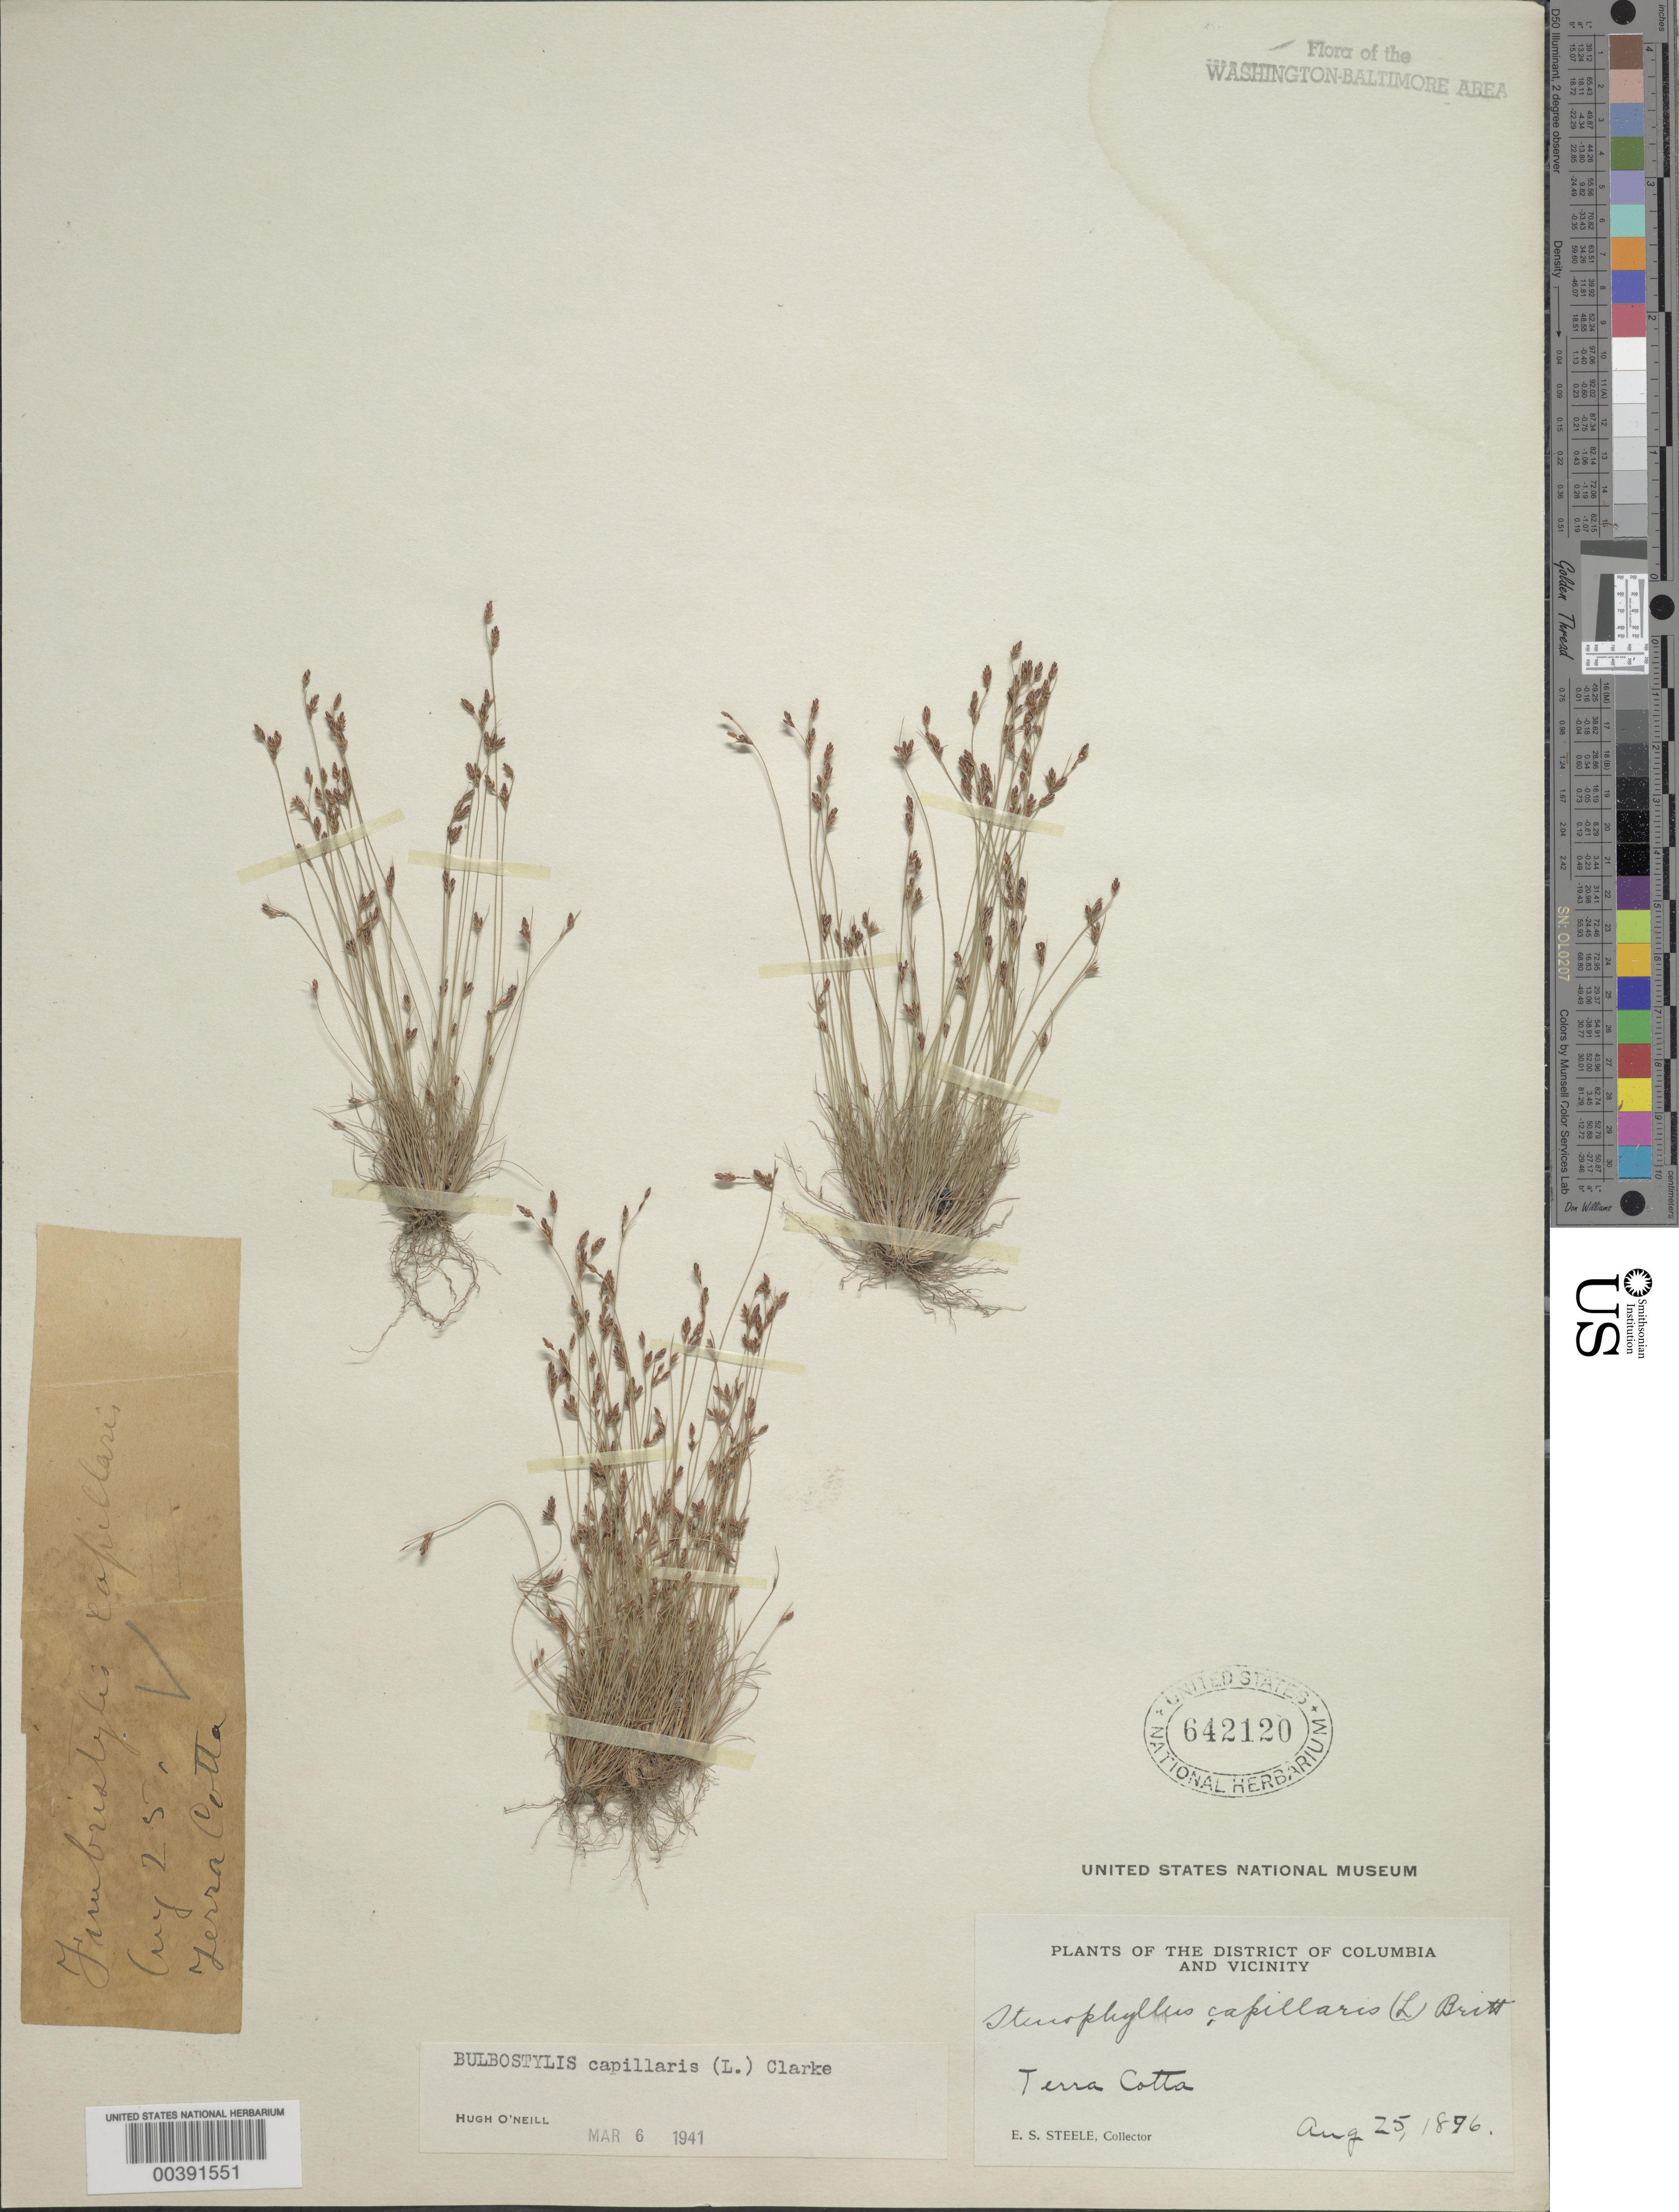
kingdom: Plantae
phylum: Tracheophyta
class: Liliopsida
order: Poales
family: Cyperaceae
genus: Bulbostylis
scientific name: Bulbostylis capillaris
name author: (L.) Kunth ex C.B. Clarke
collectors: E. Steele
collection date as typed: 25 Aug 1876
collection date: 1876-08-25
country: United States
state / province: District of Columbia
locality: Terra Cotta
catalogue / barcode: US 642120